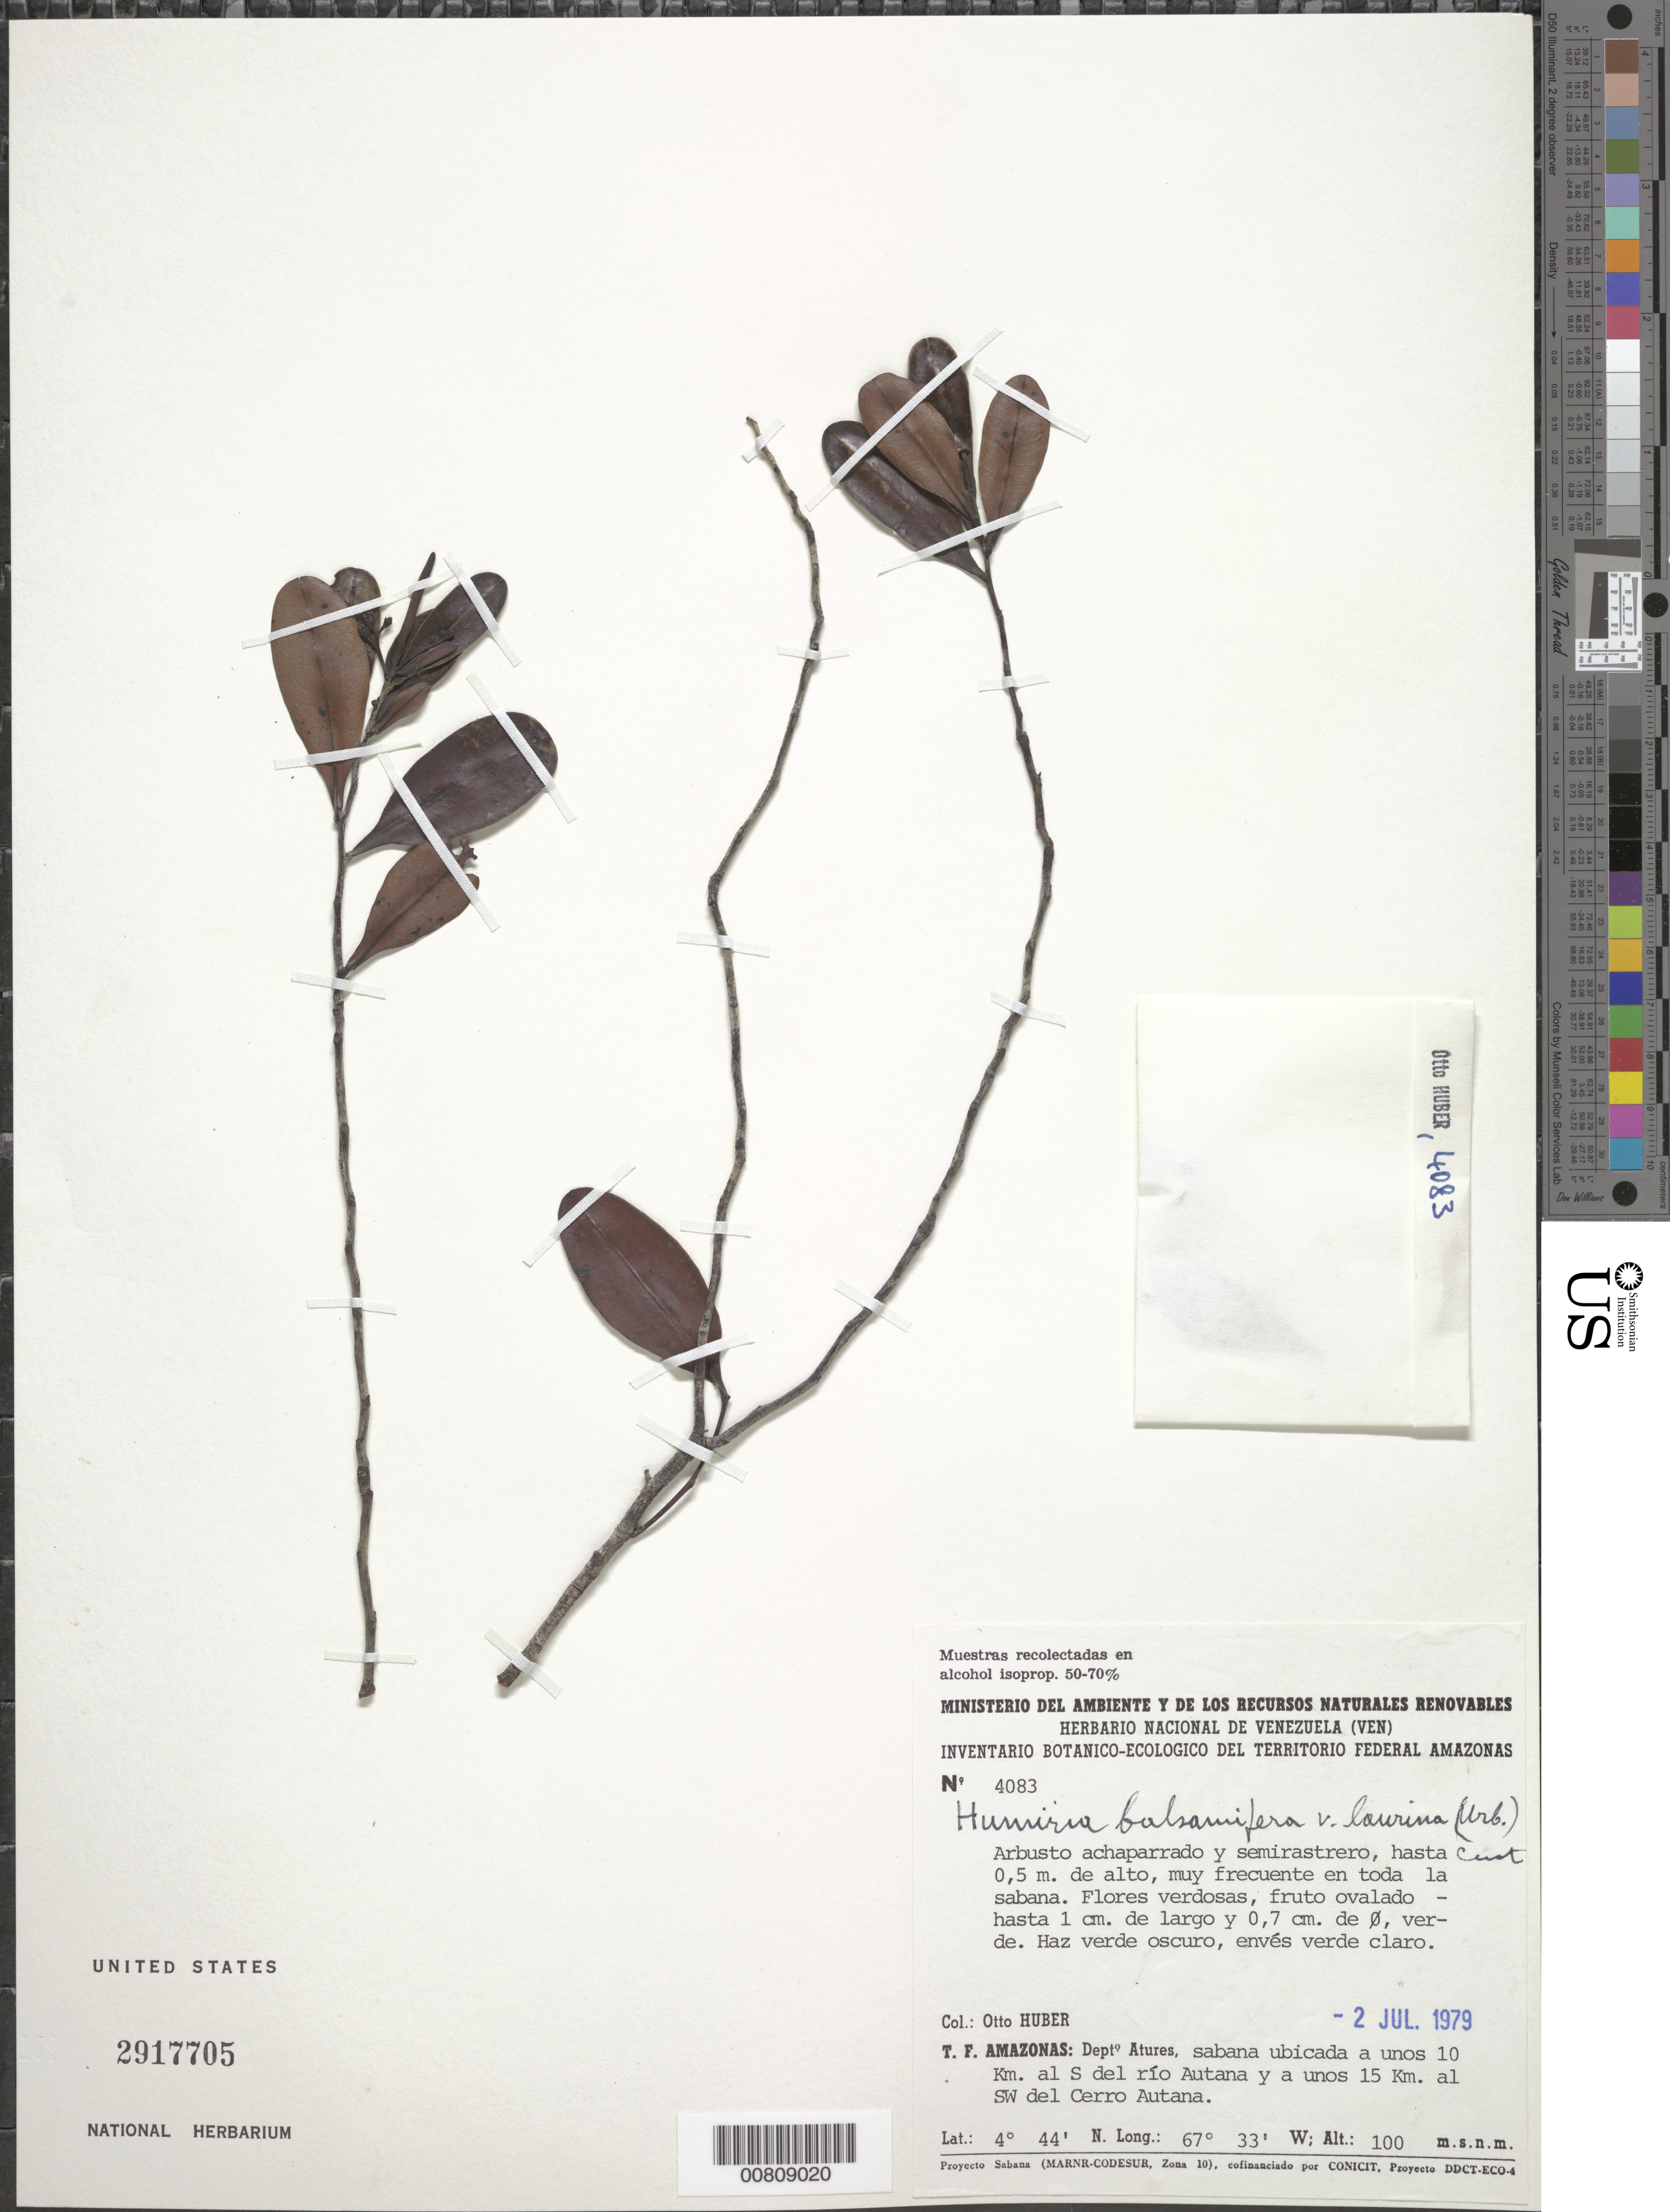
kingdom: Plantae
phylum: Tracheophyta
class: Magnoliopsida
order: Malpighiales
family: Humiriaceae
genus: Humiria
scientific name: Humiria balsamifera var. laurina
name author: Cuatrec.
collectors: O. Huber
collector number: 4083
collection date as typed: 2-Jul-79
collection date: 1979-07-02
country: Venezuela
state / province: Amazonas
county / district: Atures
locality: Río Autana, 10 km al S, 15 km NW of Cerro Autana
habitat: Sabana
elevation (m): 100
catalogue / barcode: US 2917705